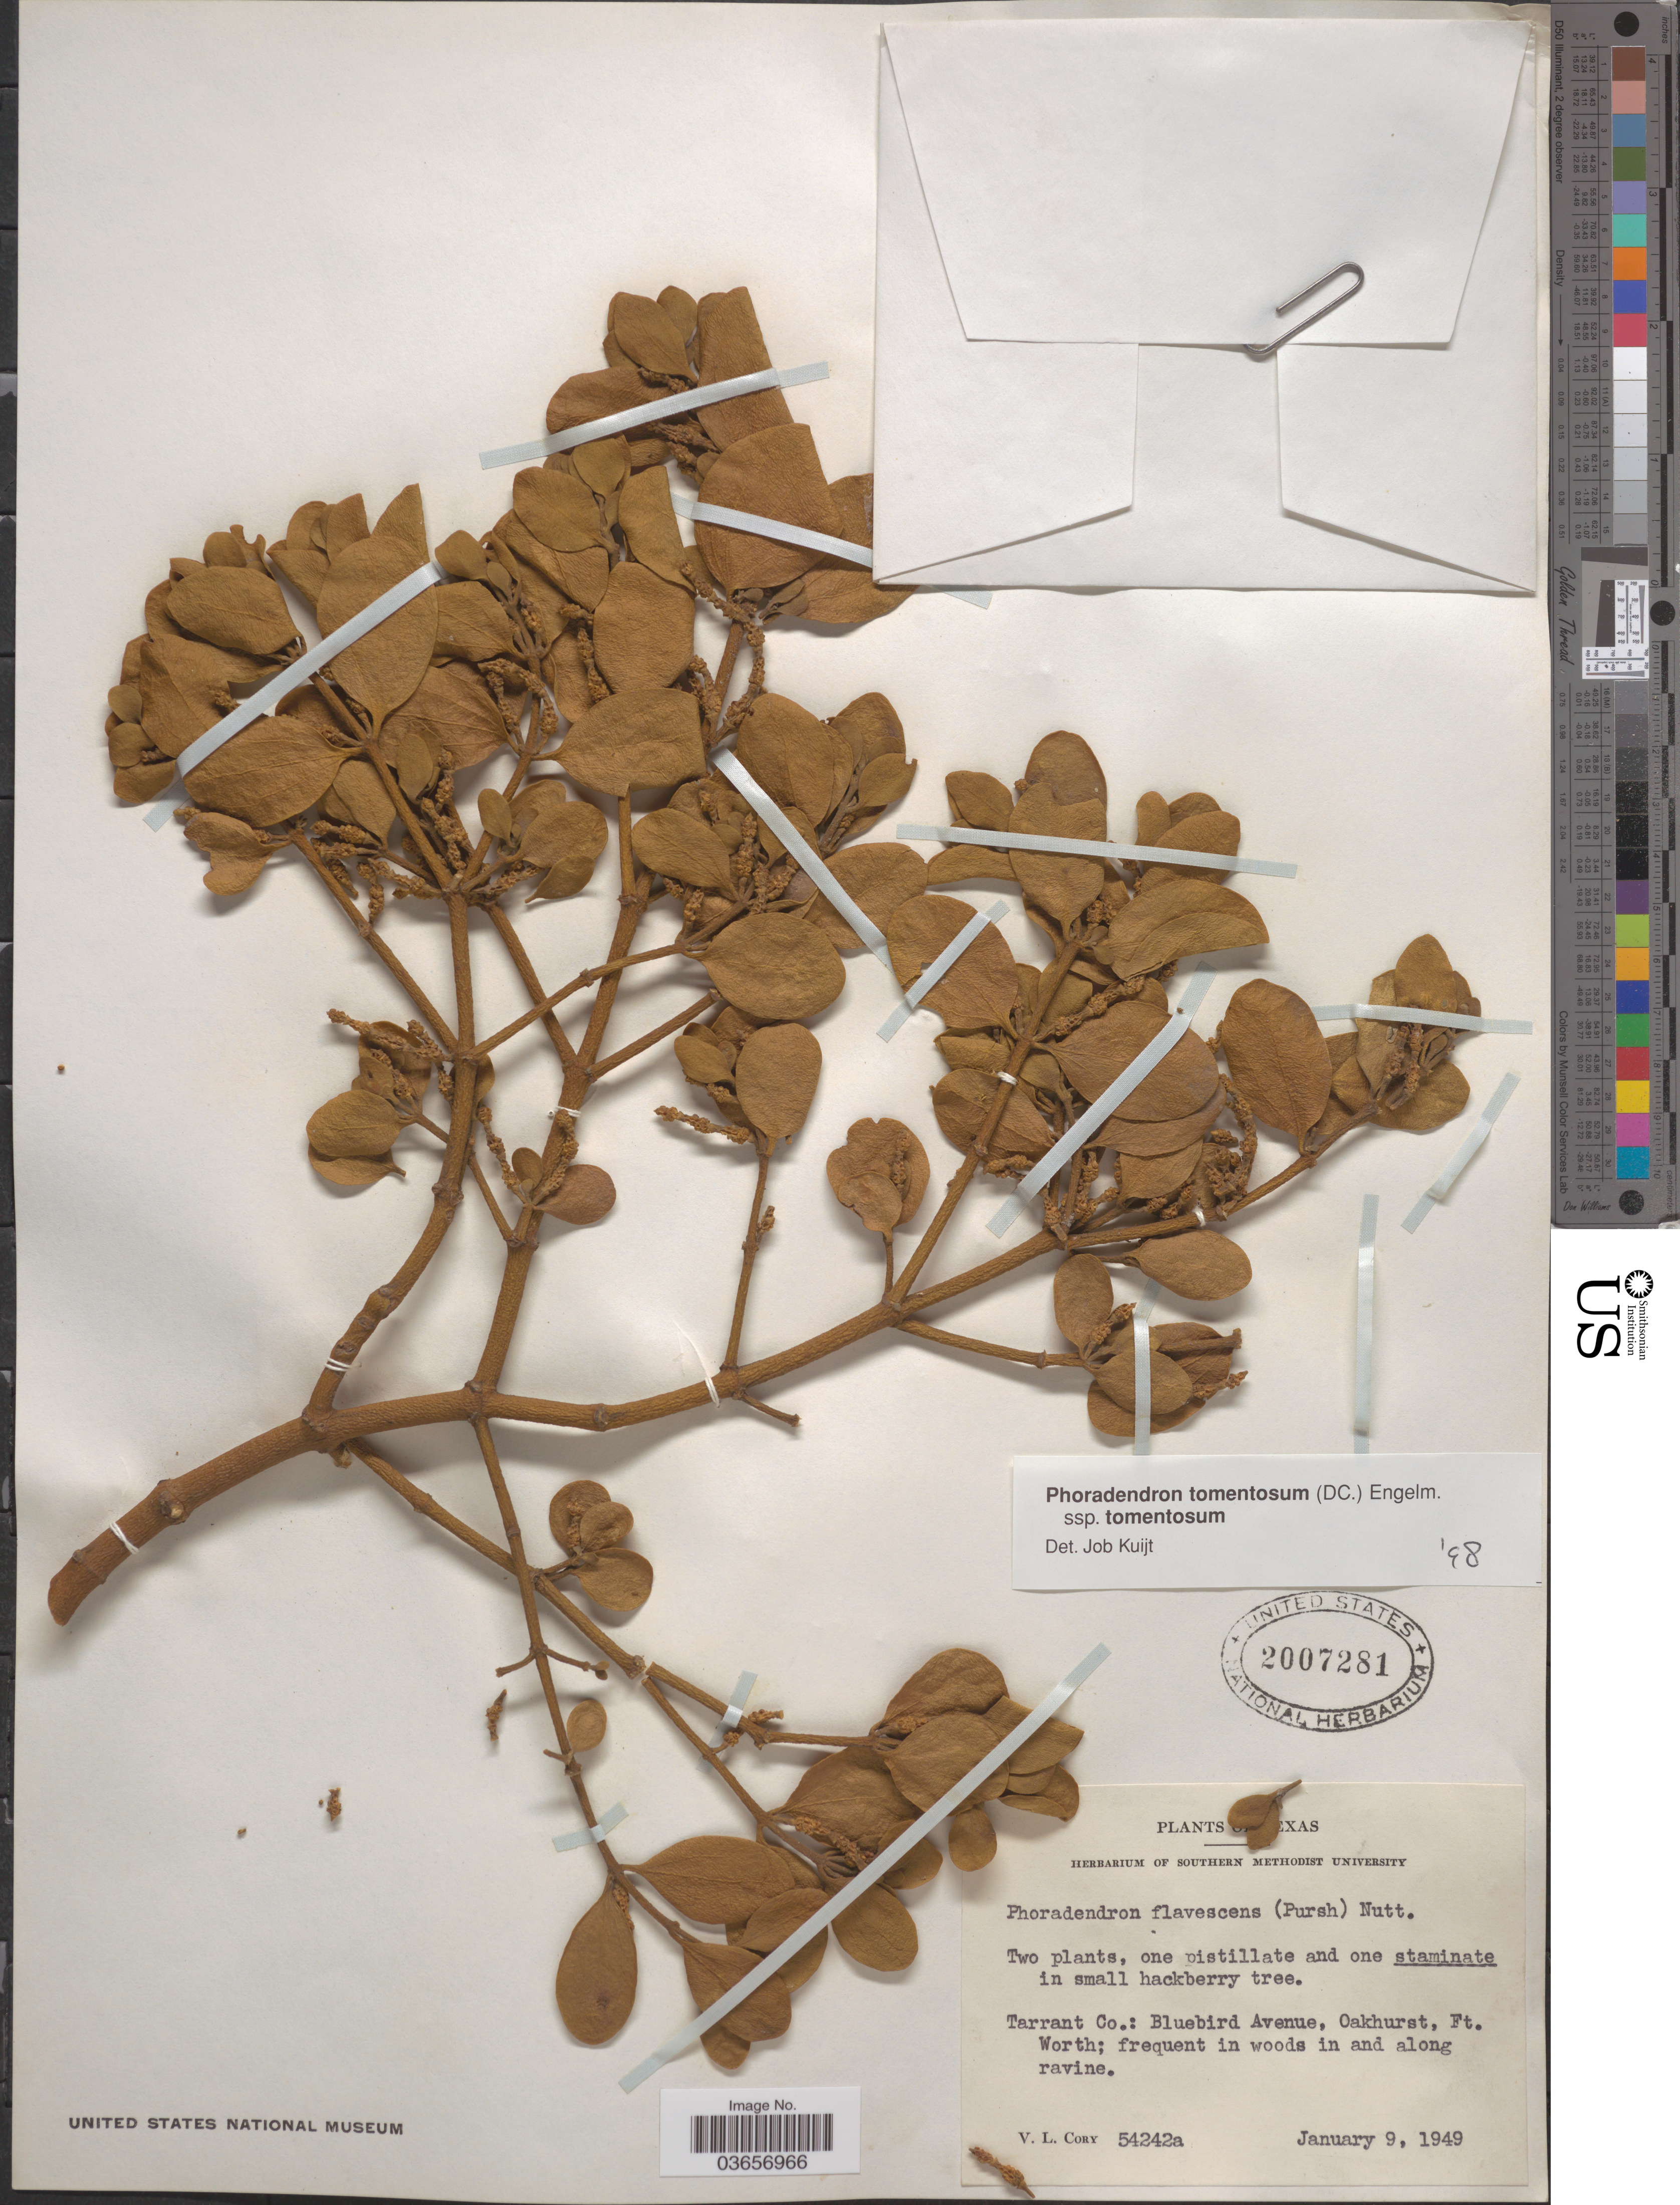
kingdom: Plantae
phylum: Tracheophyta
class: Magnoliopsida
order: Santalales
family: Viscaceae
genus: Phoradendron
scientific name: Phoradendron tomentosum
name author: DC.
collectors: V. Cory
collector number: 54242a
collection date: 1949-01-09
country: United States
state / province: Texas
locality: Tarrant Co.: Bluebird Avenue, Oakhurst, Ft. Worth.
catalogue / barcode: US 2007281